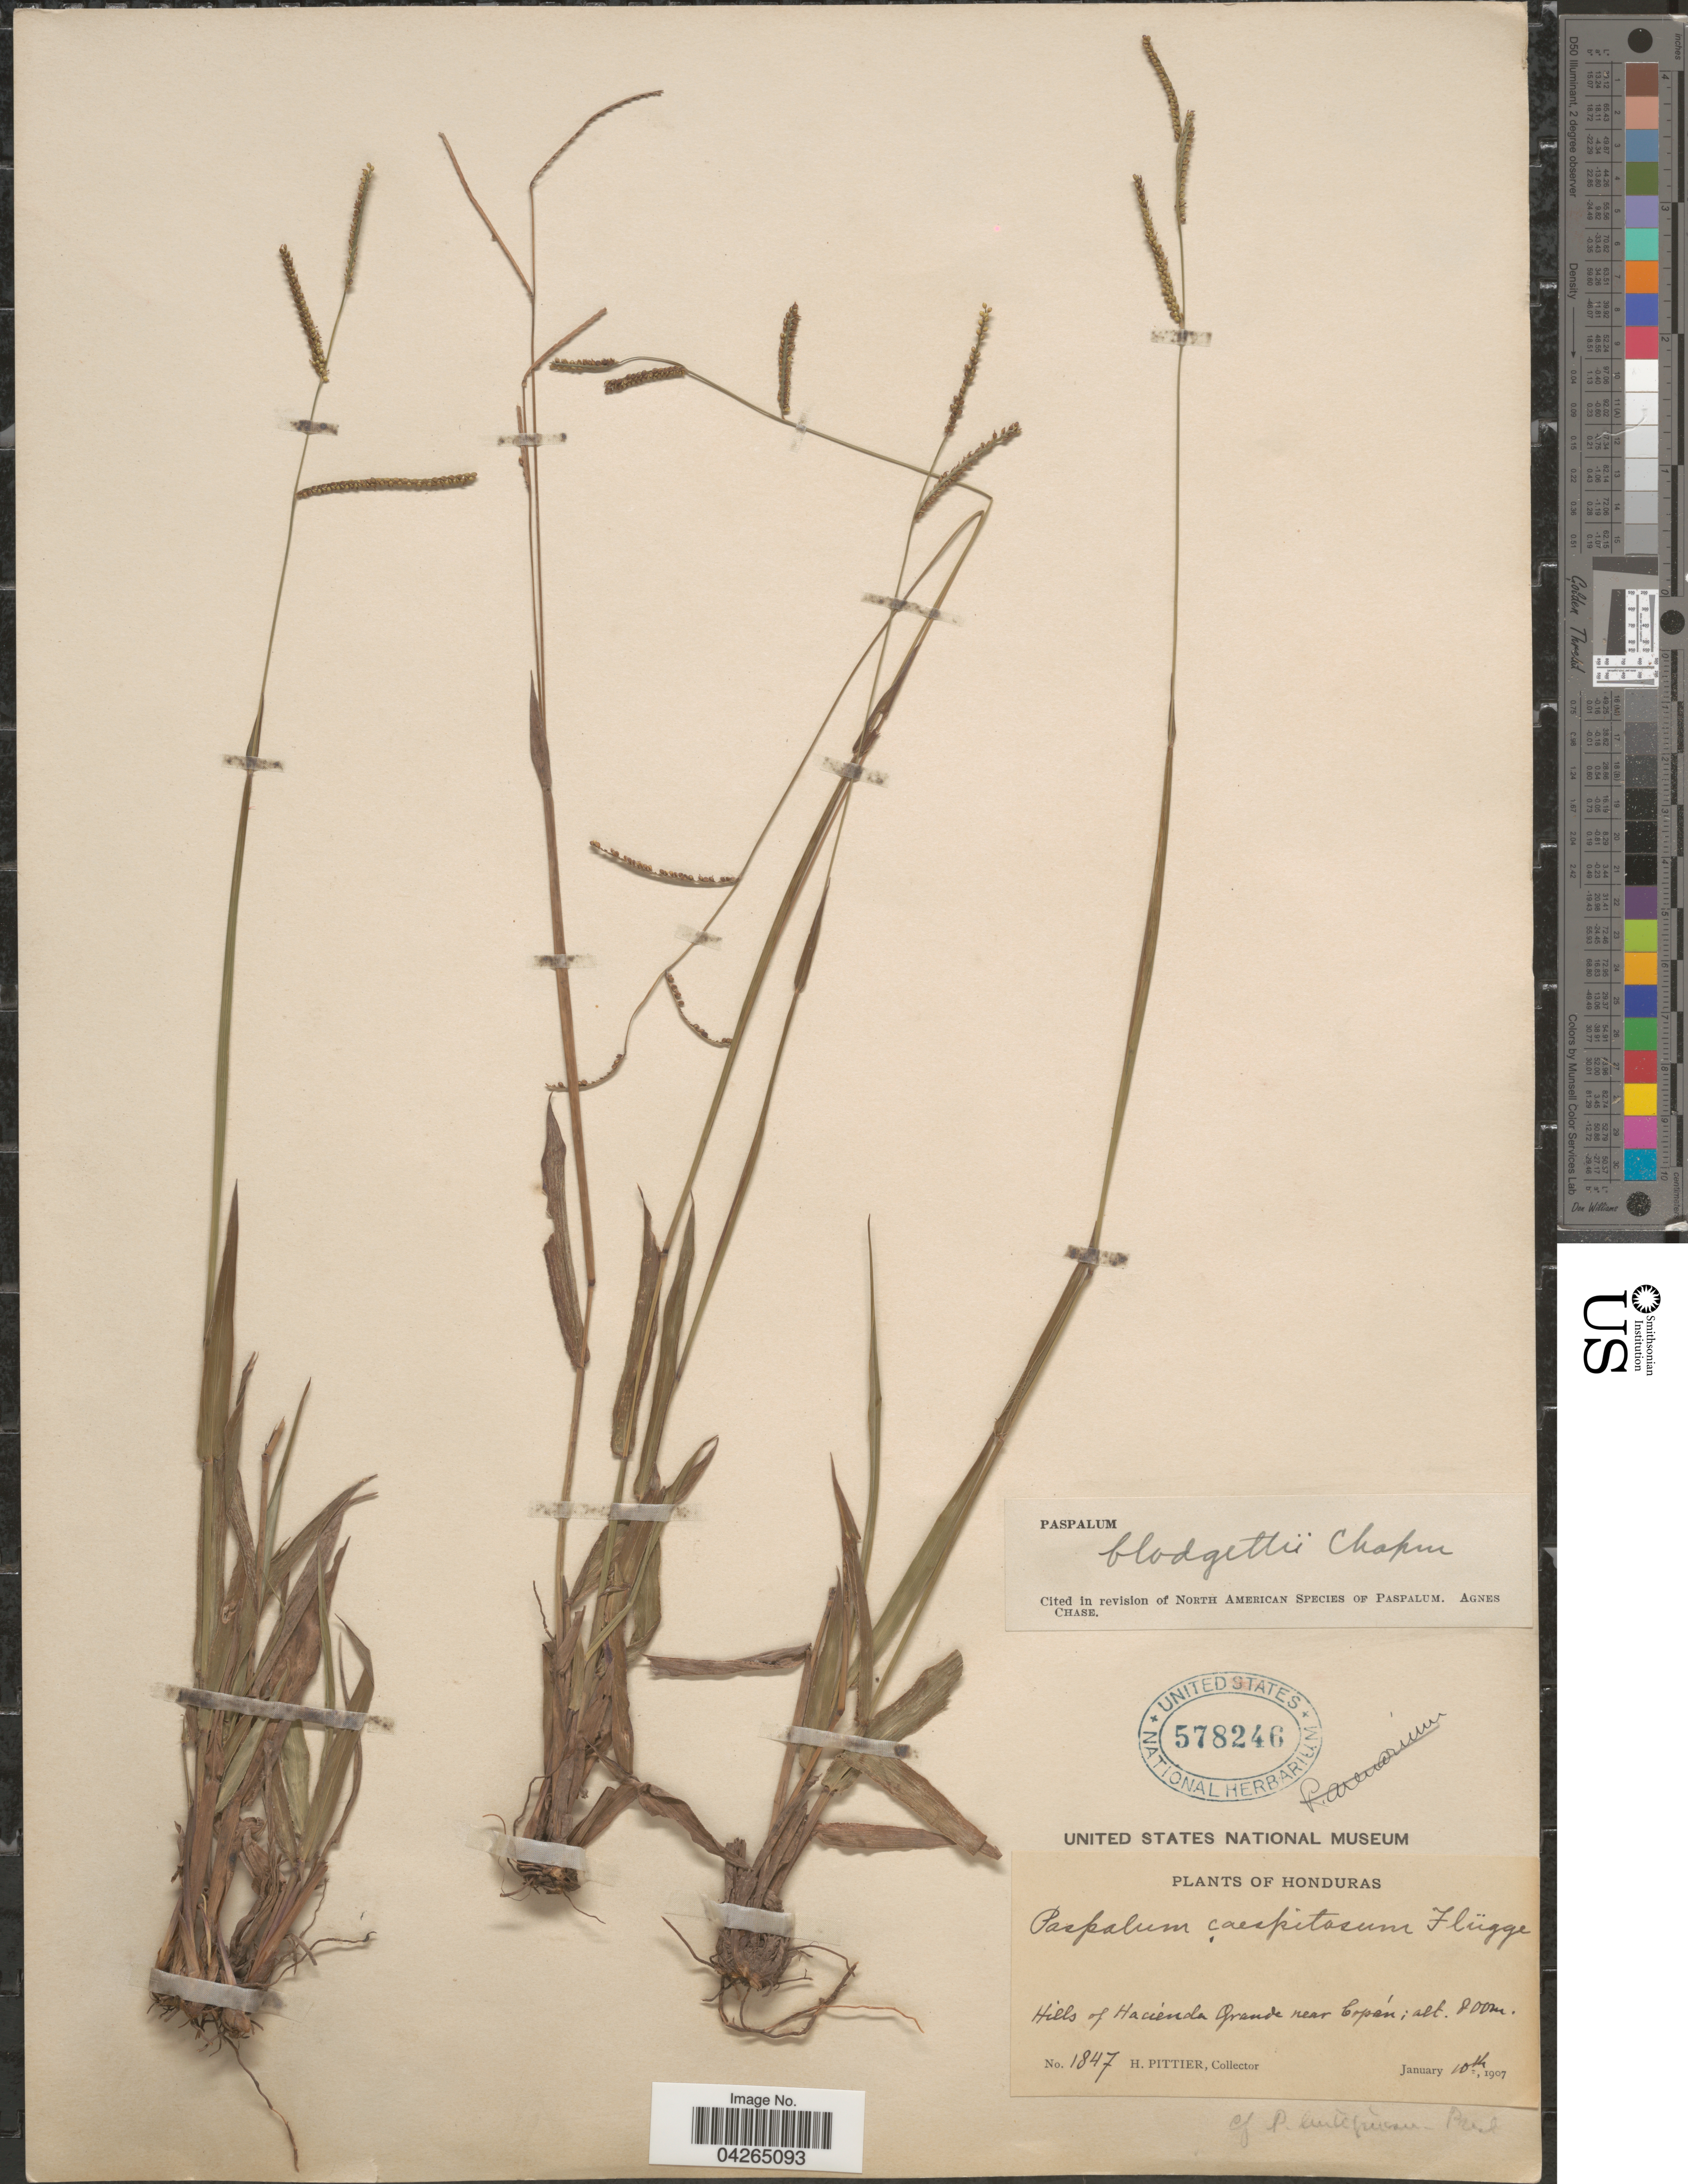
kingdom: Plantae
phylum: Tracheophyta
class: Liliopsida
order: Poales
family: Poaceae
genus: Paspalum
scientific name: Paspalum blodgettii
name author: Chapm.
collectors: H. F. Pittier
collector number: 1847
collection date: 1907-01-10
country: Honduras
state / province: Copan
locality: Hills of Hacienda Grande near Copán.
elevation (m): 800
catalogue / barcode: US 578246